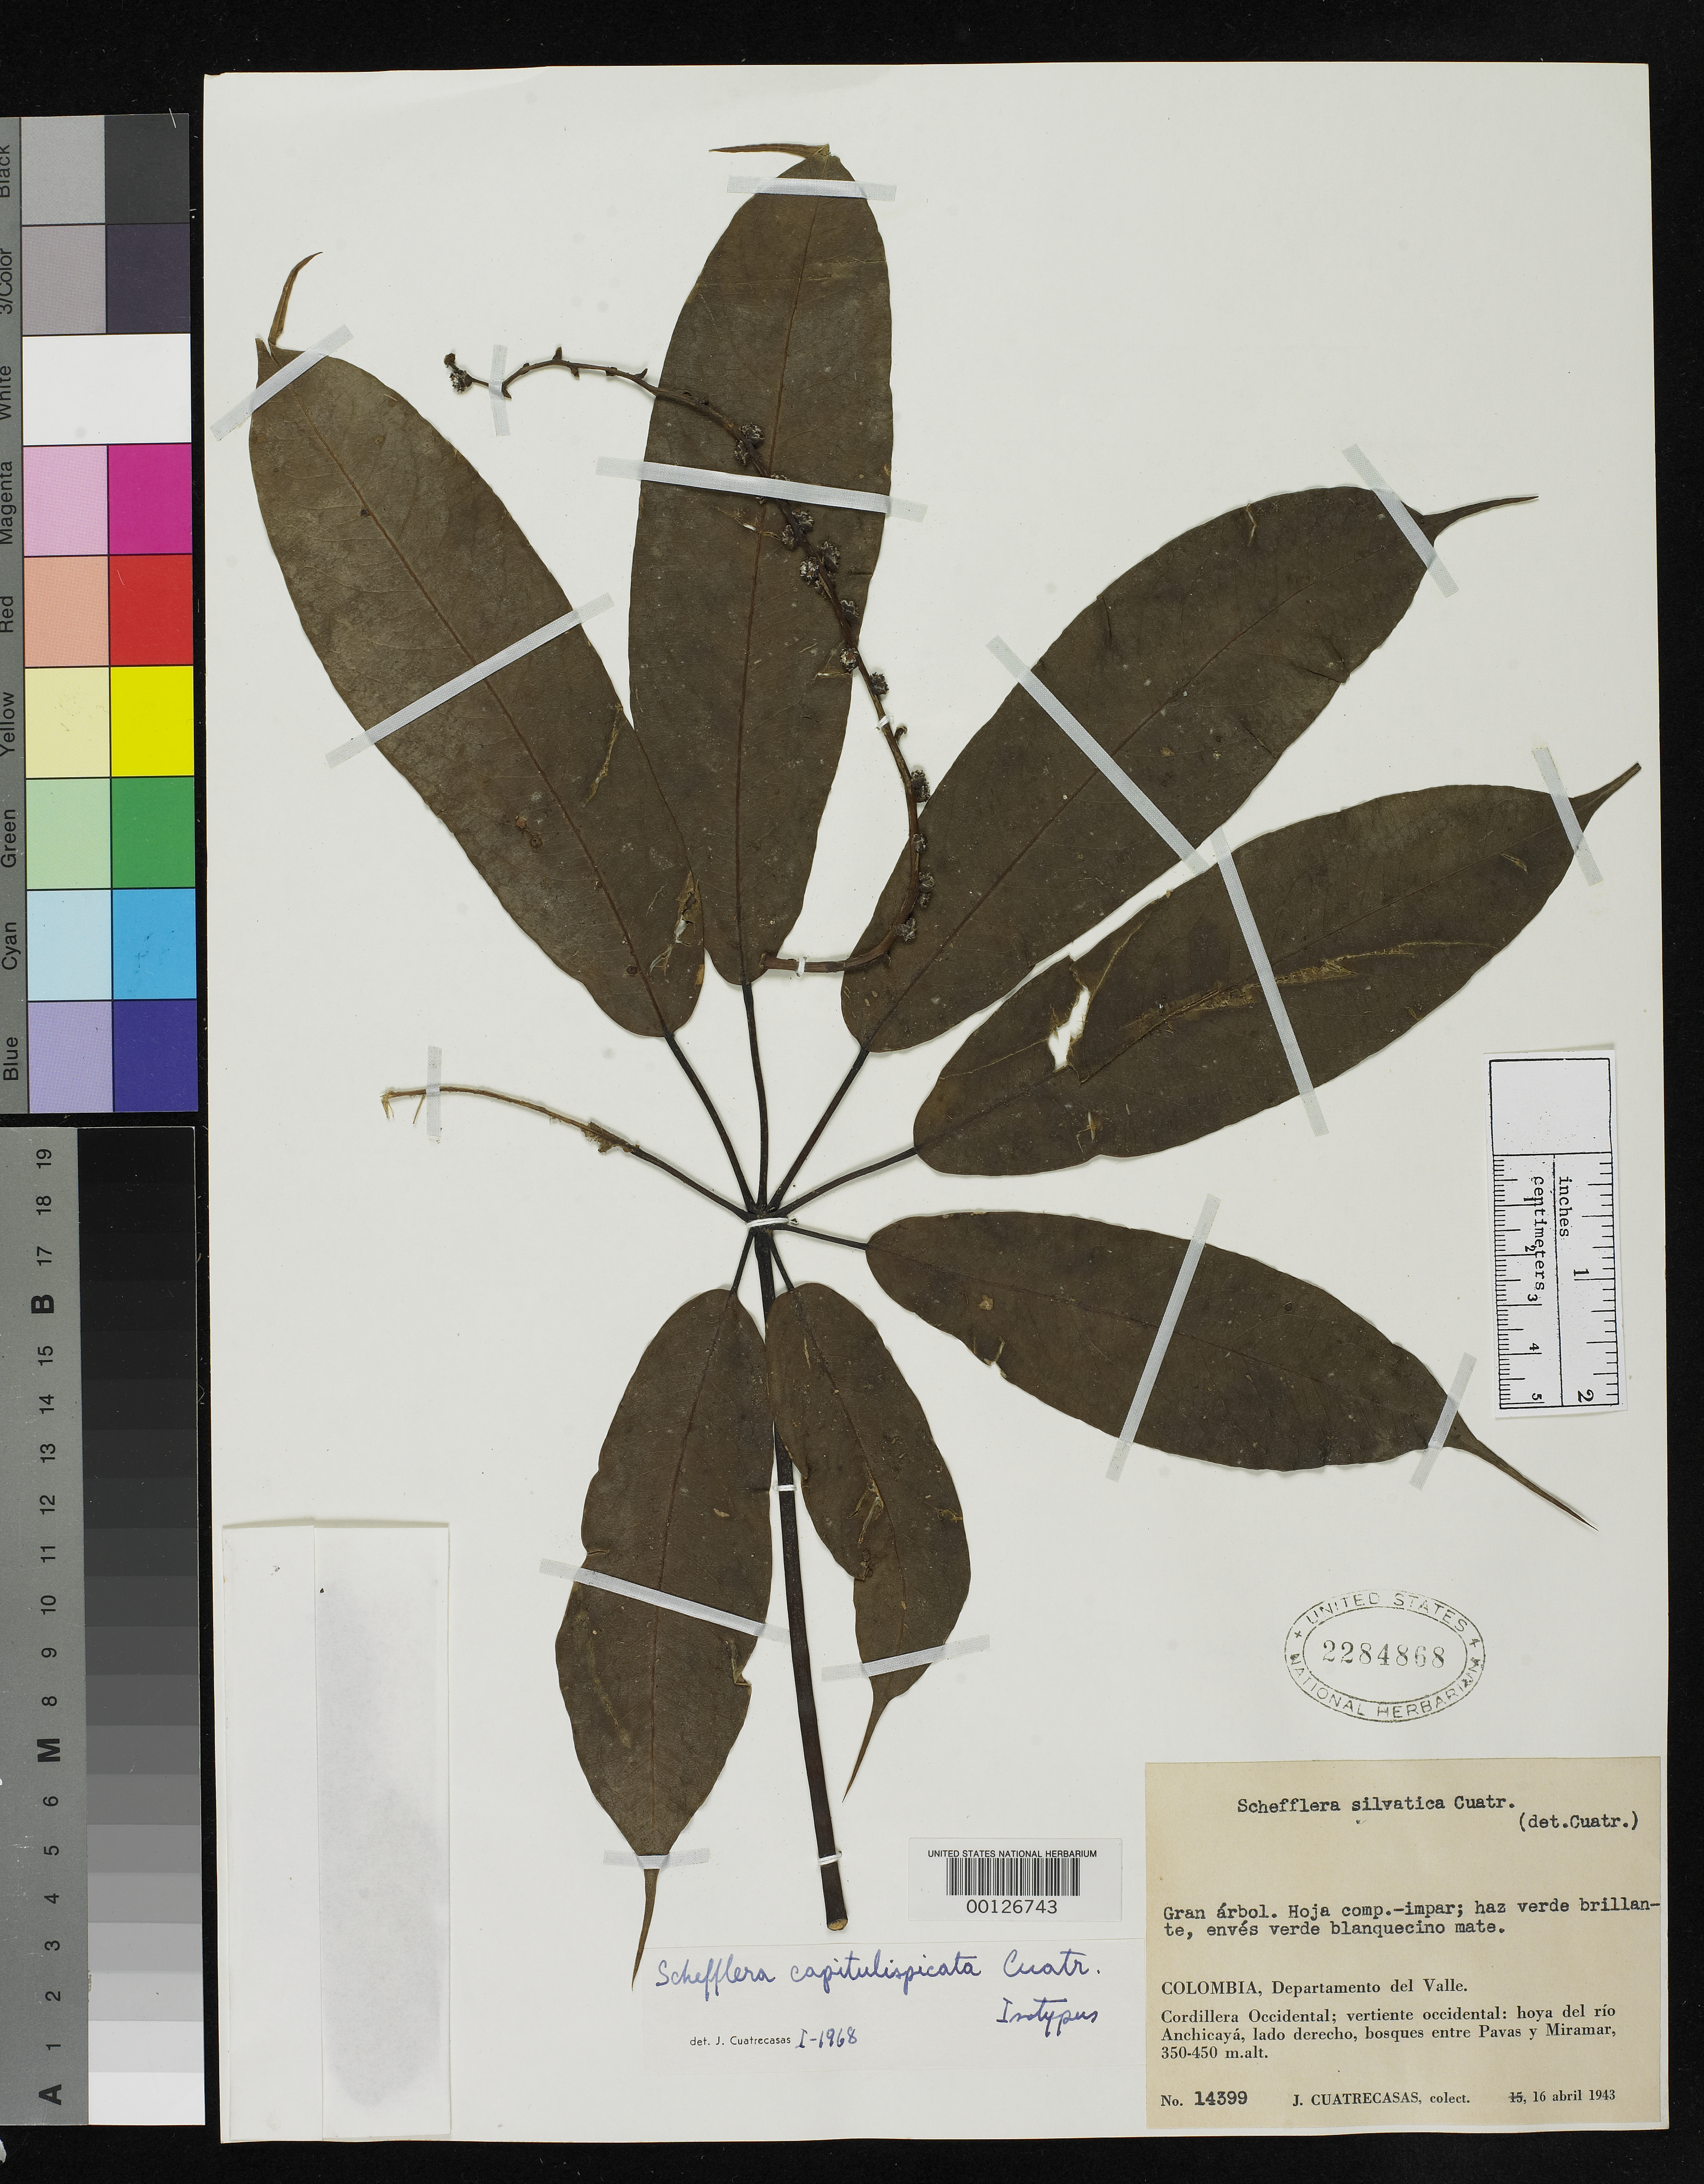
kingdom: Plantae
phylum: Tracheophyta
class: Magnoliopsida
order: Apiales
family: Araliaceae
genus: Schefflera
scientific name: Schefflera capitulispicata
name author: Cuatrec.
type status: Isotype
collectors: J. Cuatrecasas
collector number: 14399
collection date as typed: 16 Apr 1943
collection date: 1943-04-16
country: Colombia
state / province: Valle del Cauca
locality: Rio Anchicaya.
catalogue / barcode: US 2284868